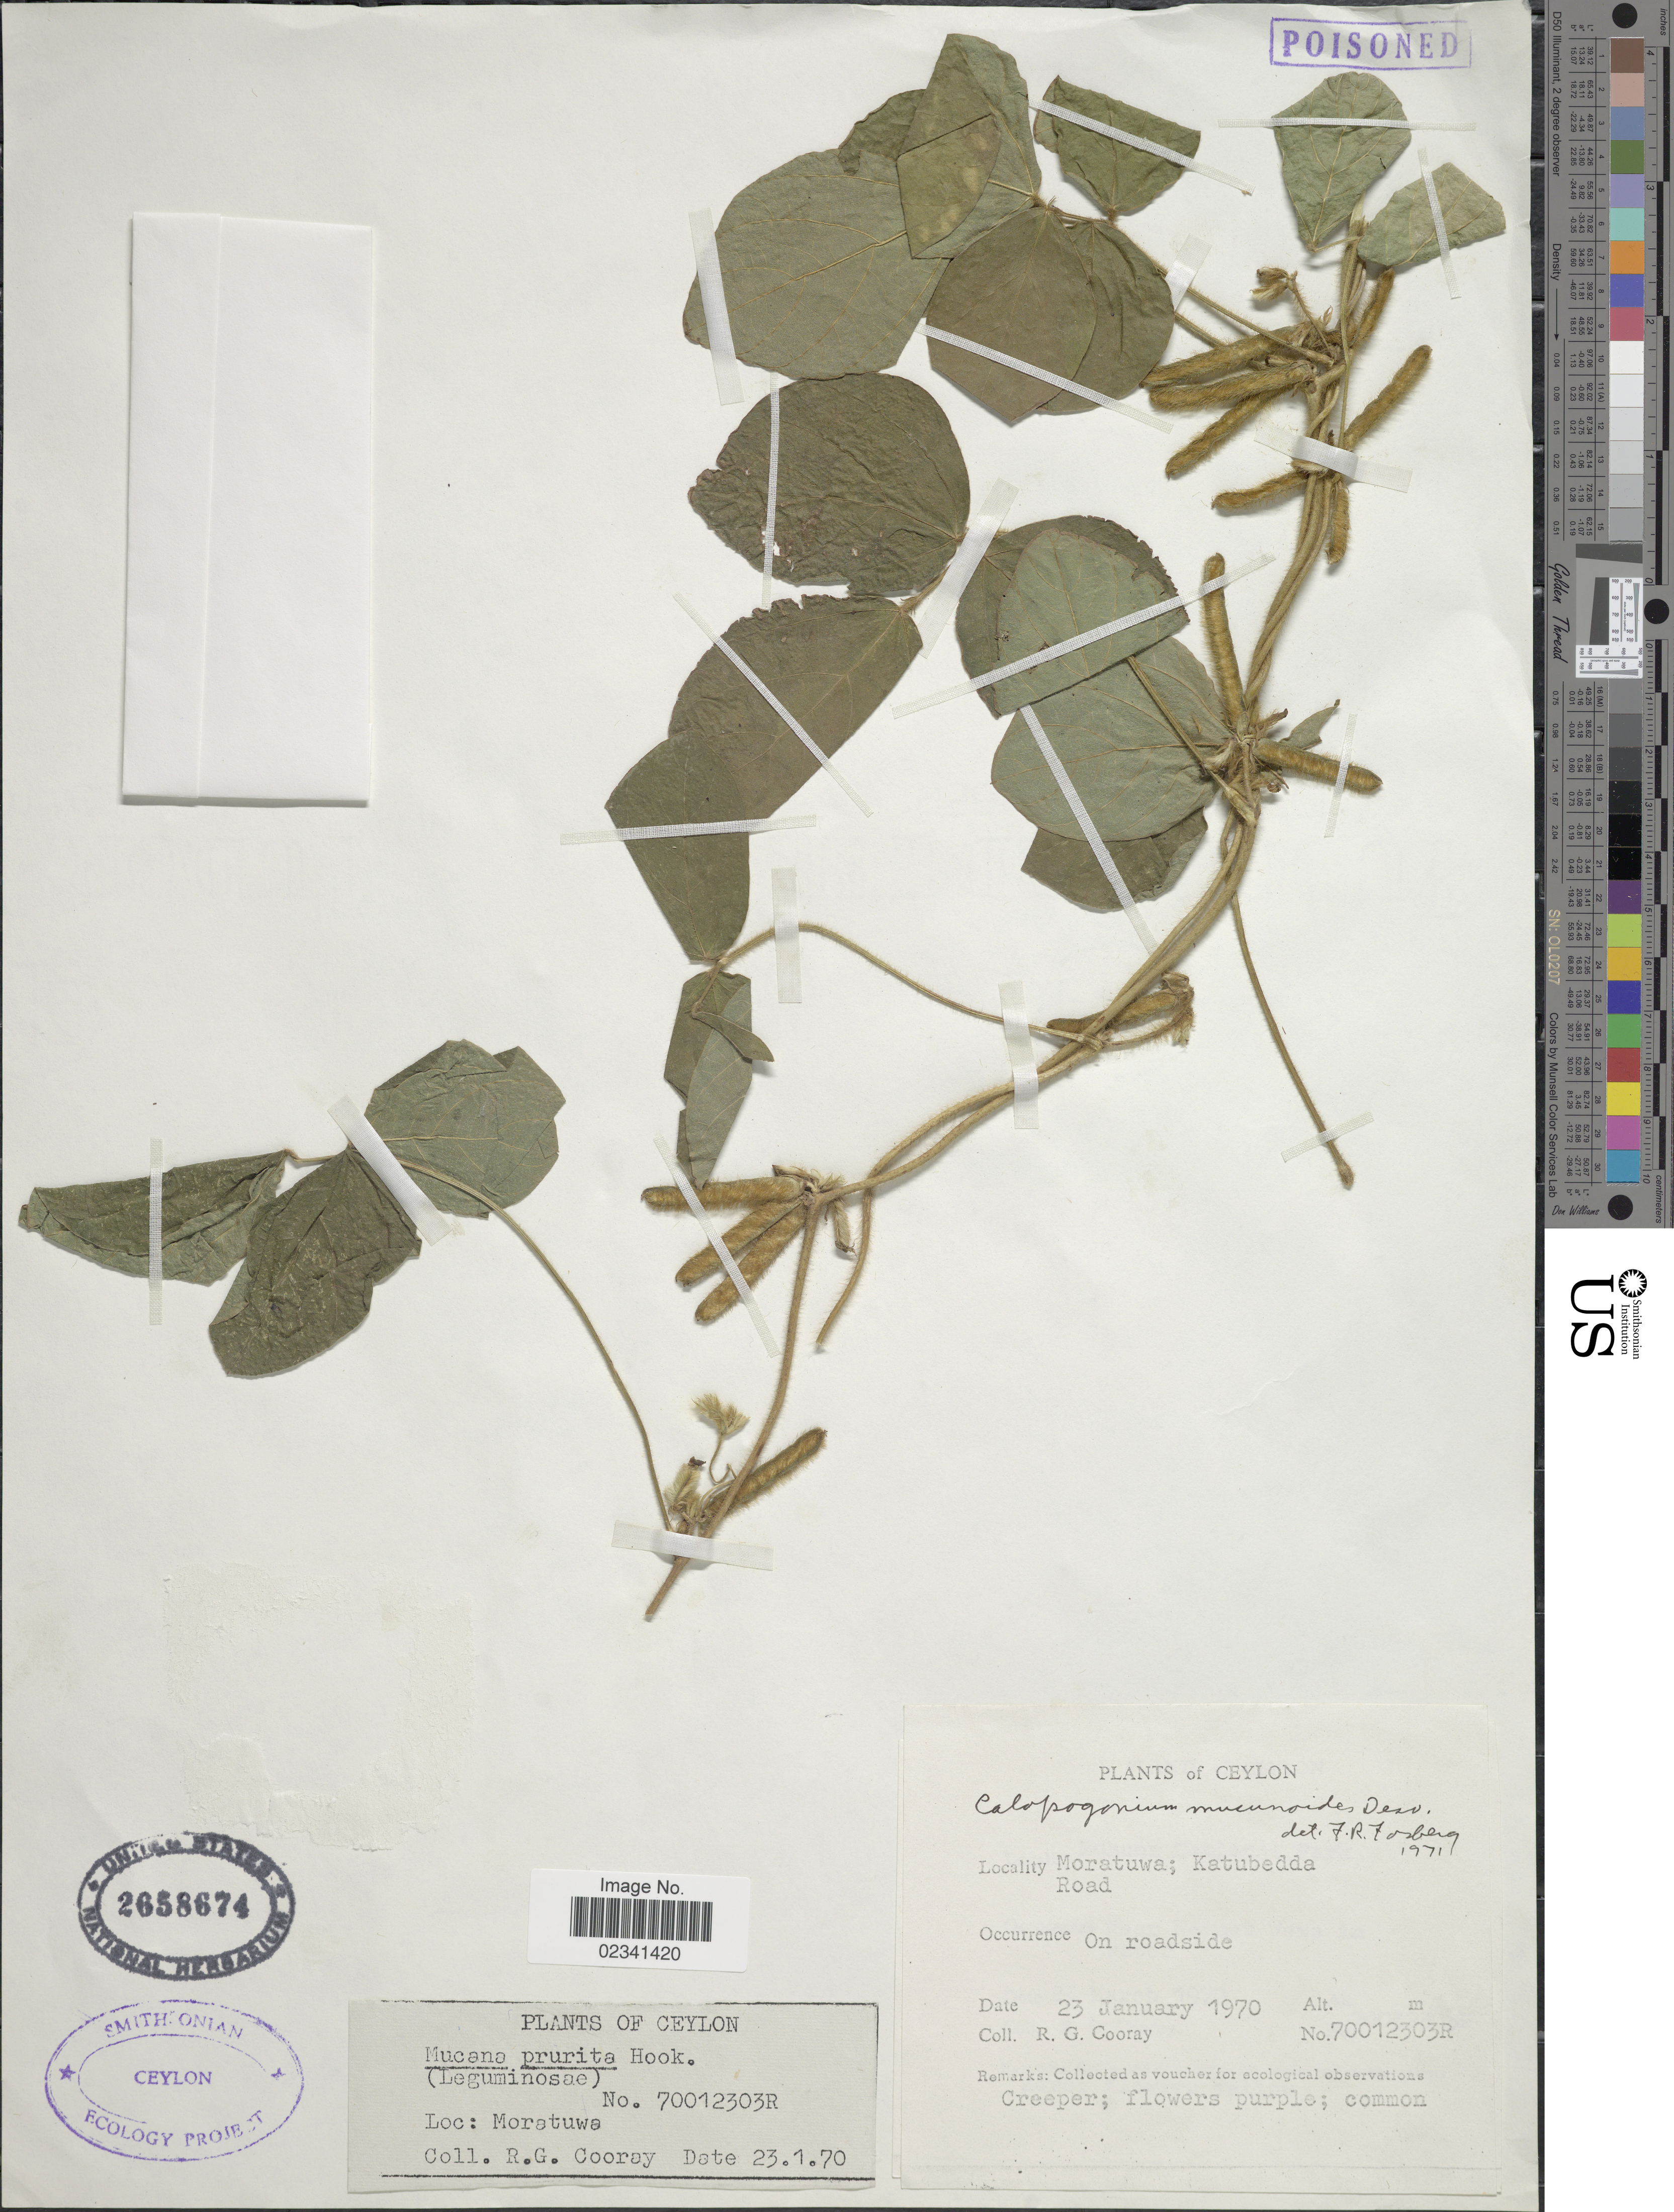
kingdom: Plantae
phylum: Tracheophyta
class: Magnoliopsida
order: Fabales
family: Fabaceae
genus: Calopogonium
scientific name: Calopogonium mucunoides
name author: Desv.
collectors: R. Cooray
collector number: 70012303R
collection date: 1970-01-23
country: Sri Lanka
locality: Ceylon, Moratuwa; Katubedda Road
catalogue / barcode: US 2658674